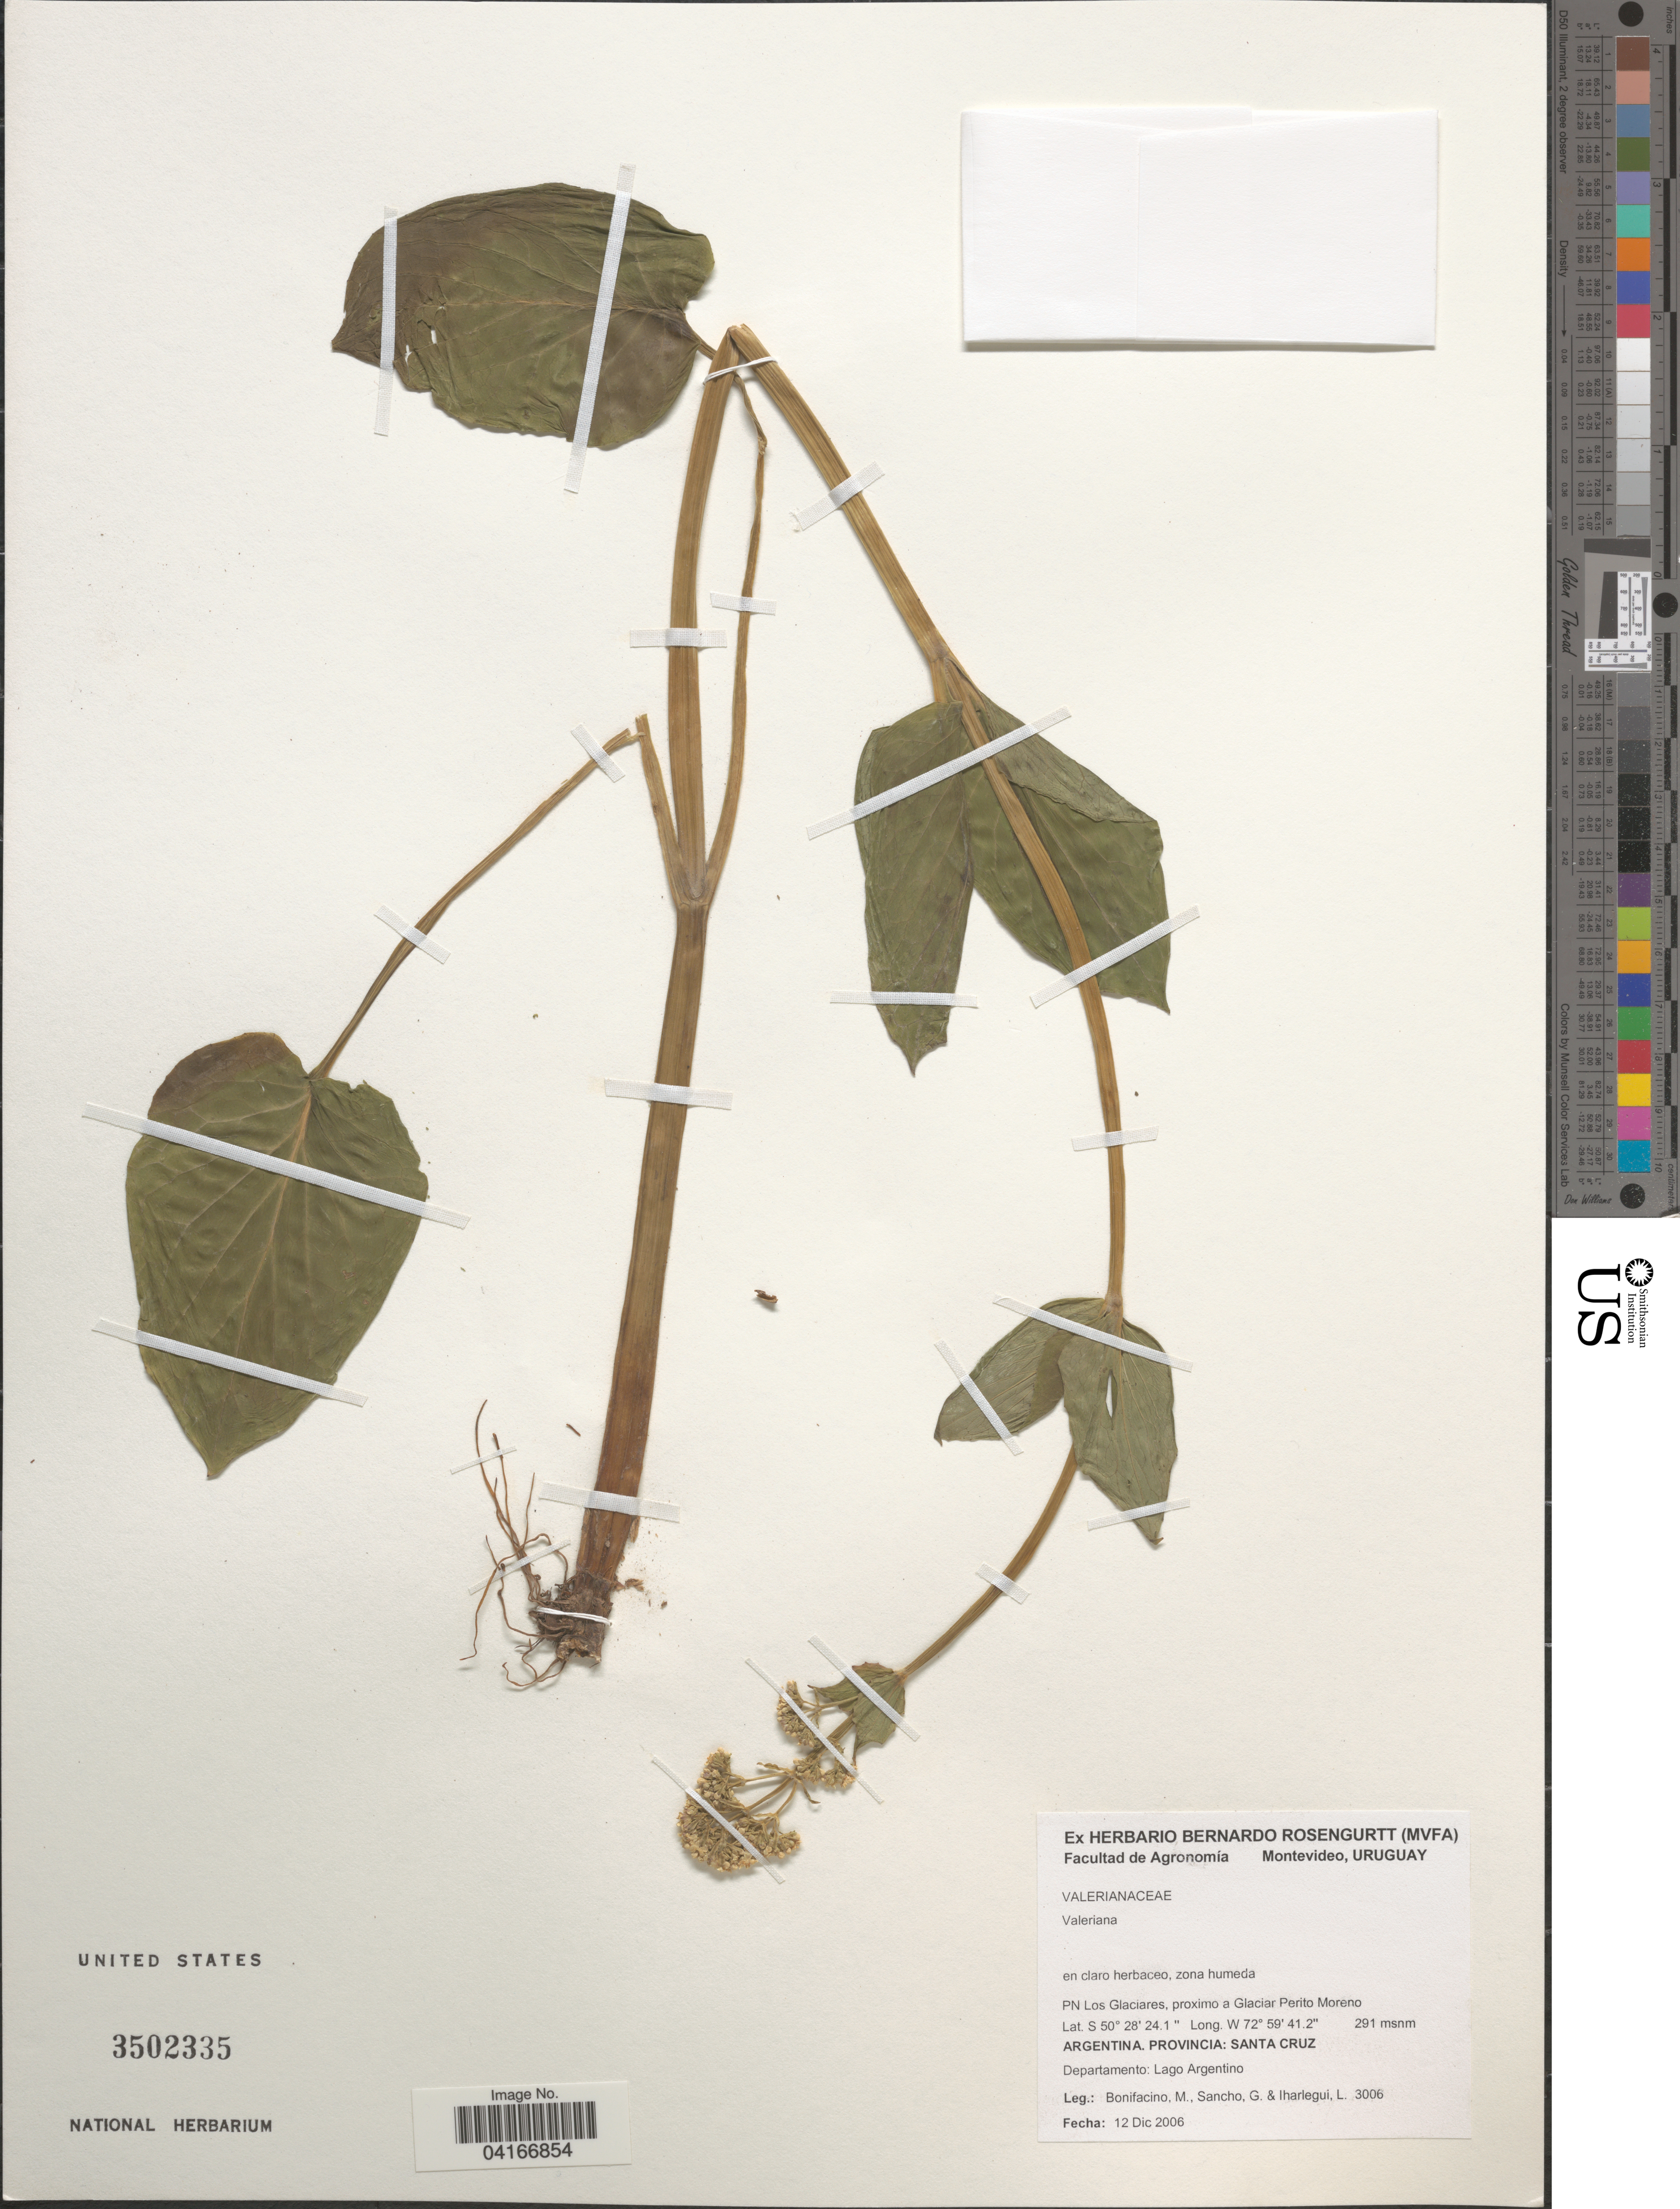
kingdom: Plantae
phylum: Tracheophyta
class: Magnoliopsida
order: Dipsacales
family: Caprifoliaceae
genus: Valeriana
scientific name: Valeriana sp.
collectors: M. Bonifacino, G. Sancho & L. Iharlegui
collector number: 3006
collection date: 2006-12-12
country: Argentina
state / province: Santa Cruz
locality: PN Los Glaciares, proximo a Glaciar Perito Moreno. Departamento: Lago Argentino.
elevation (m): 291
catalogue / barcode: US 3502335